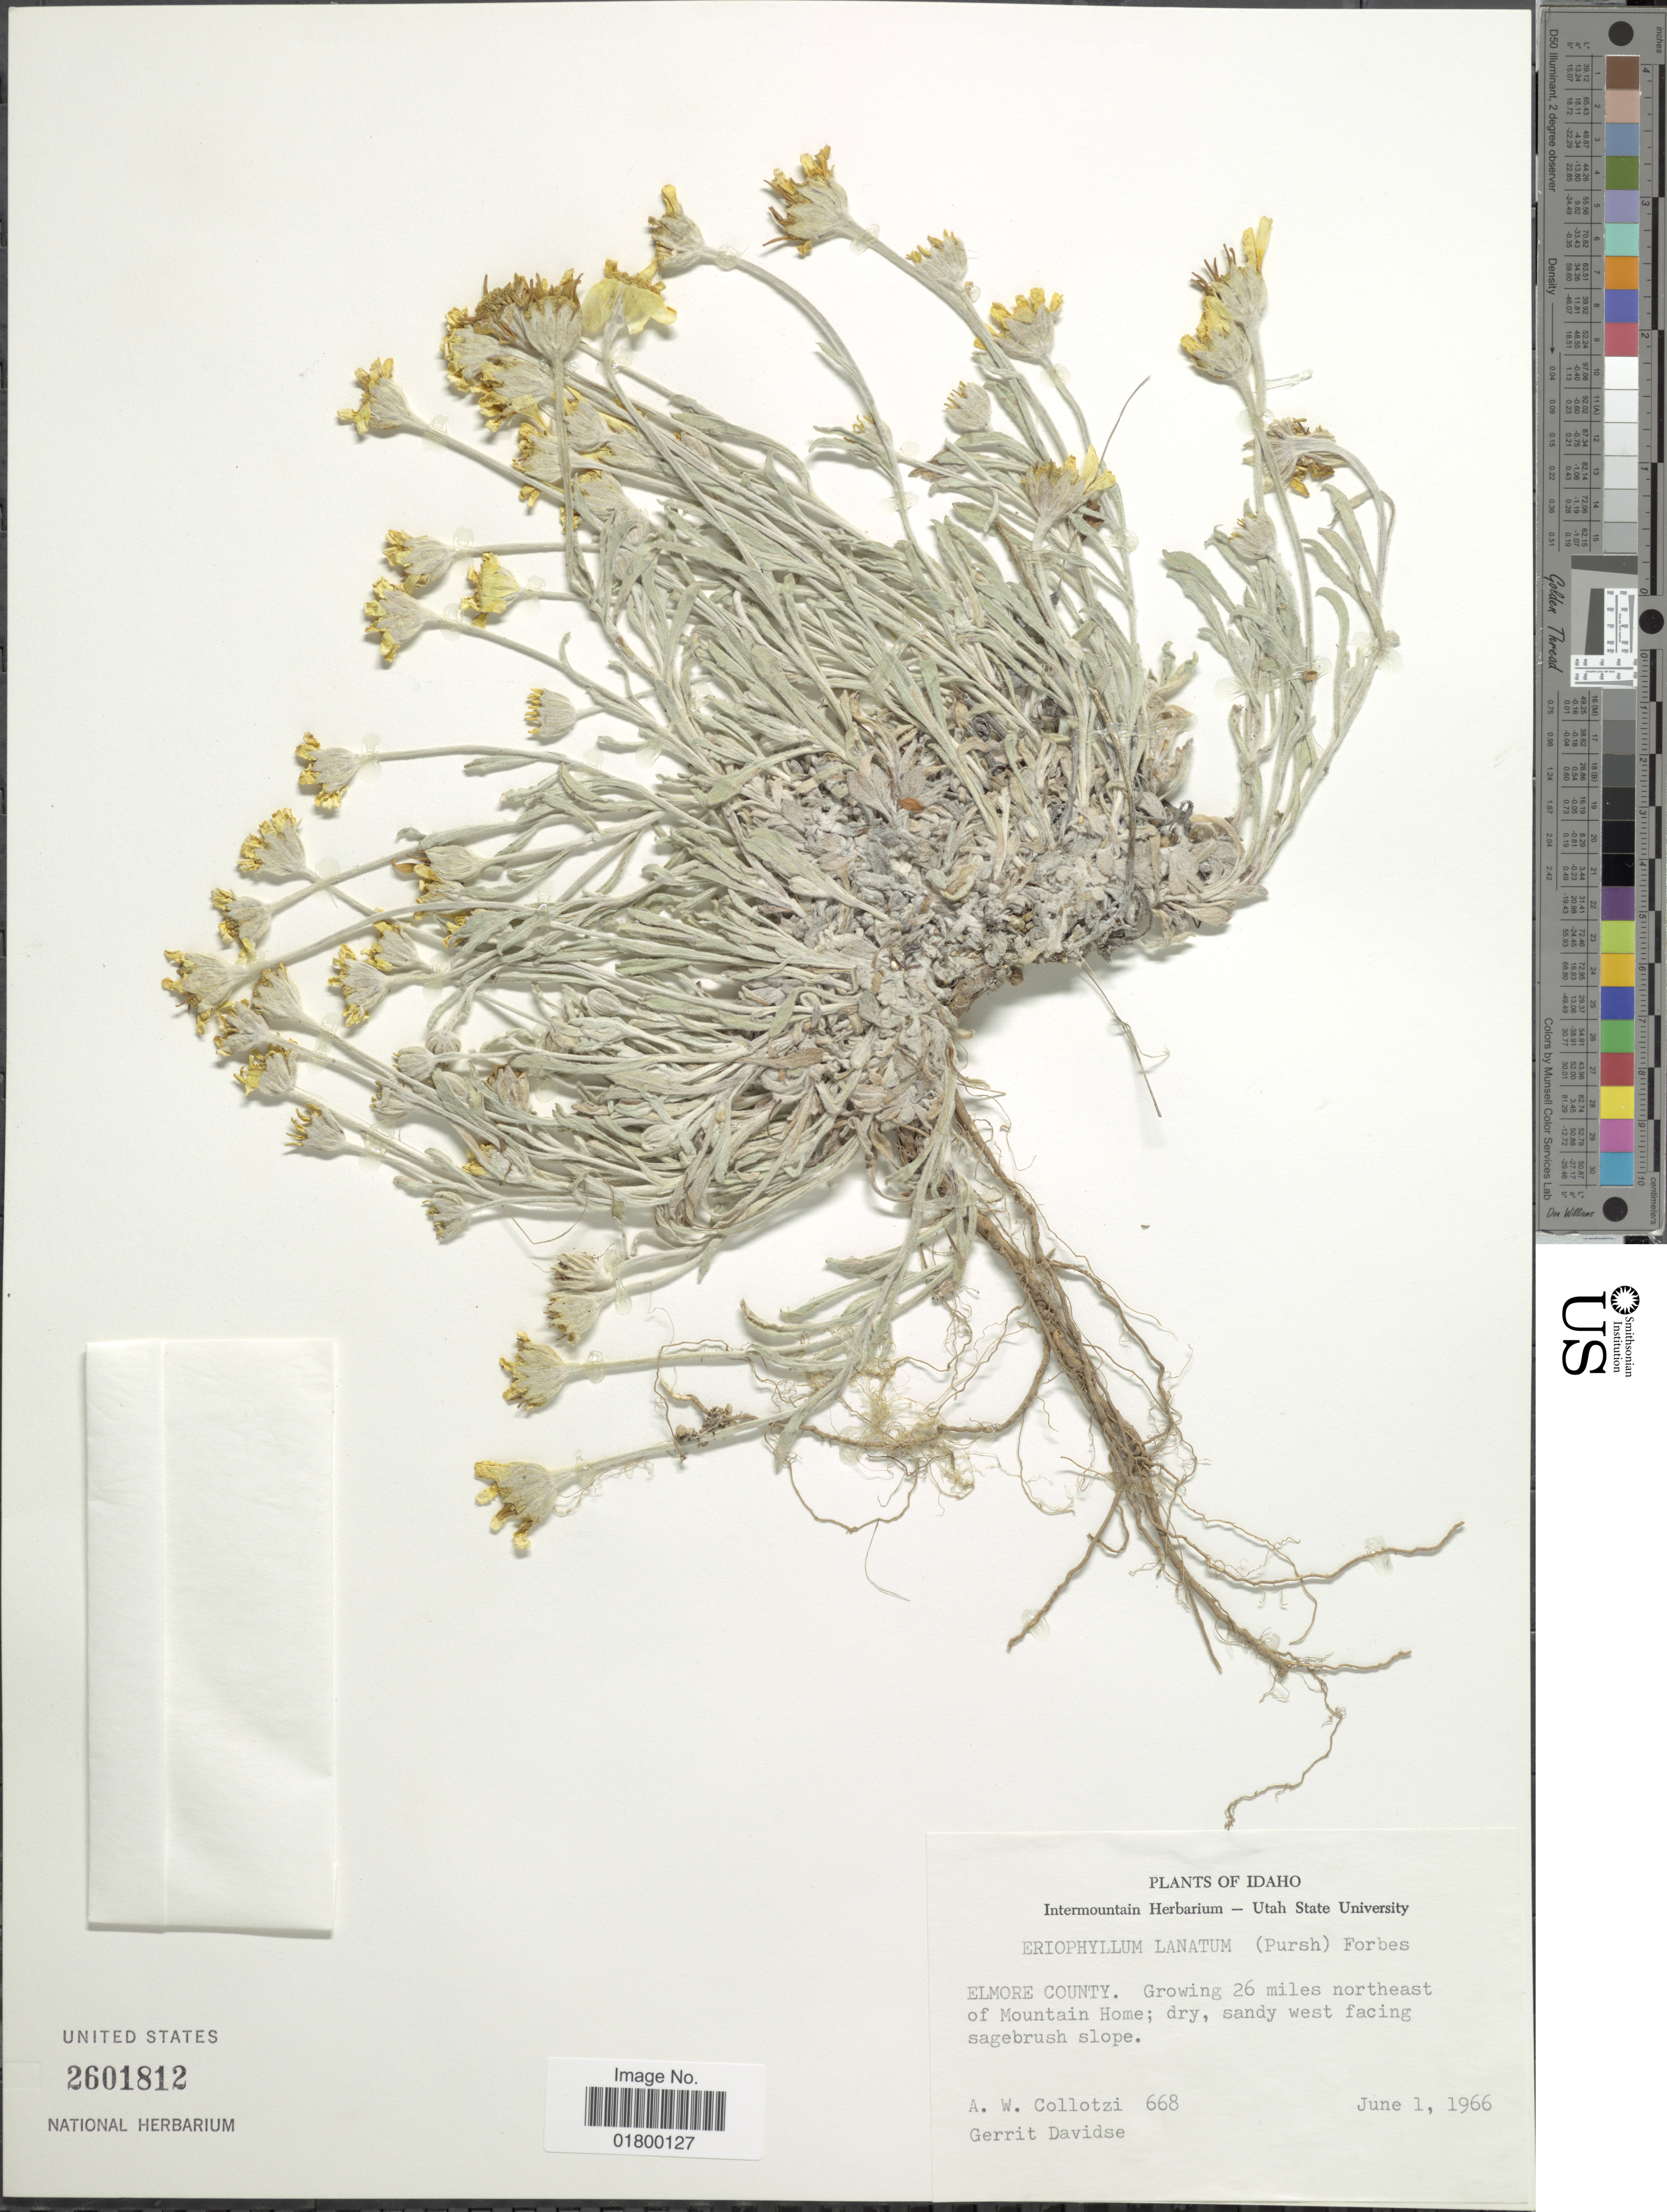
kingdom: Plantae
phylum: Tracheophyta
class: Magnoliopsida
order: Asterales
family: Asteraceae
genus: Eriophyllum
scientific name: Eriophyllum lanatum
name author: (Pursh) J. Forbes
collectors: A. W. Collotzi & G. Davidse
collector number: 668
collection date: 1966-06-01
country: United States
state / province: Idaho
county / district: Elmore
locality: Elmore County, Growing 26 miles northeast of Mountain Home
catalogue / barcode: US 2601812